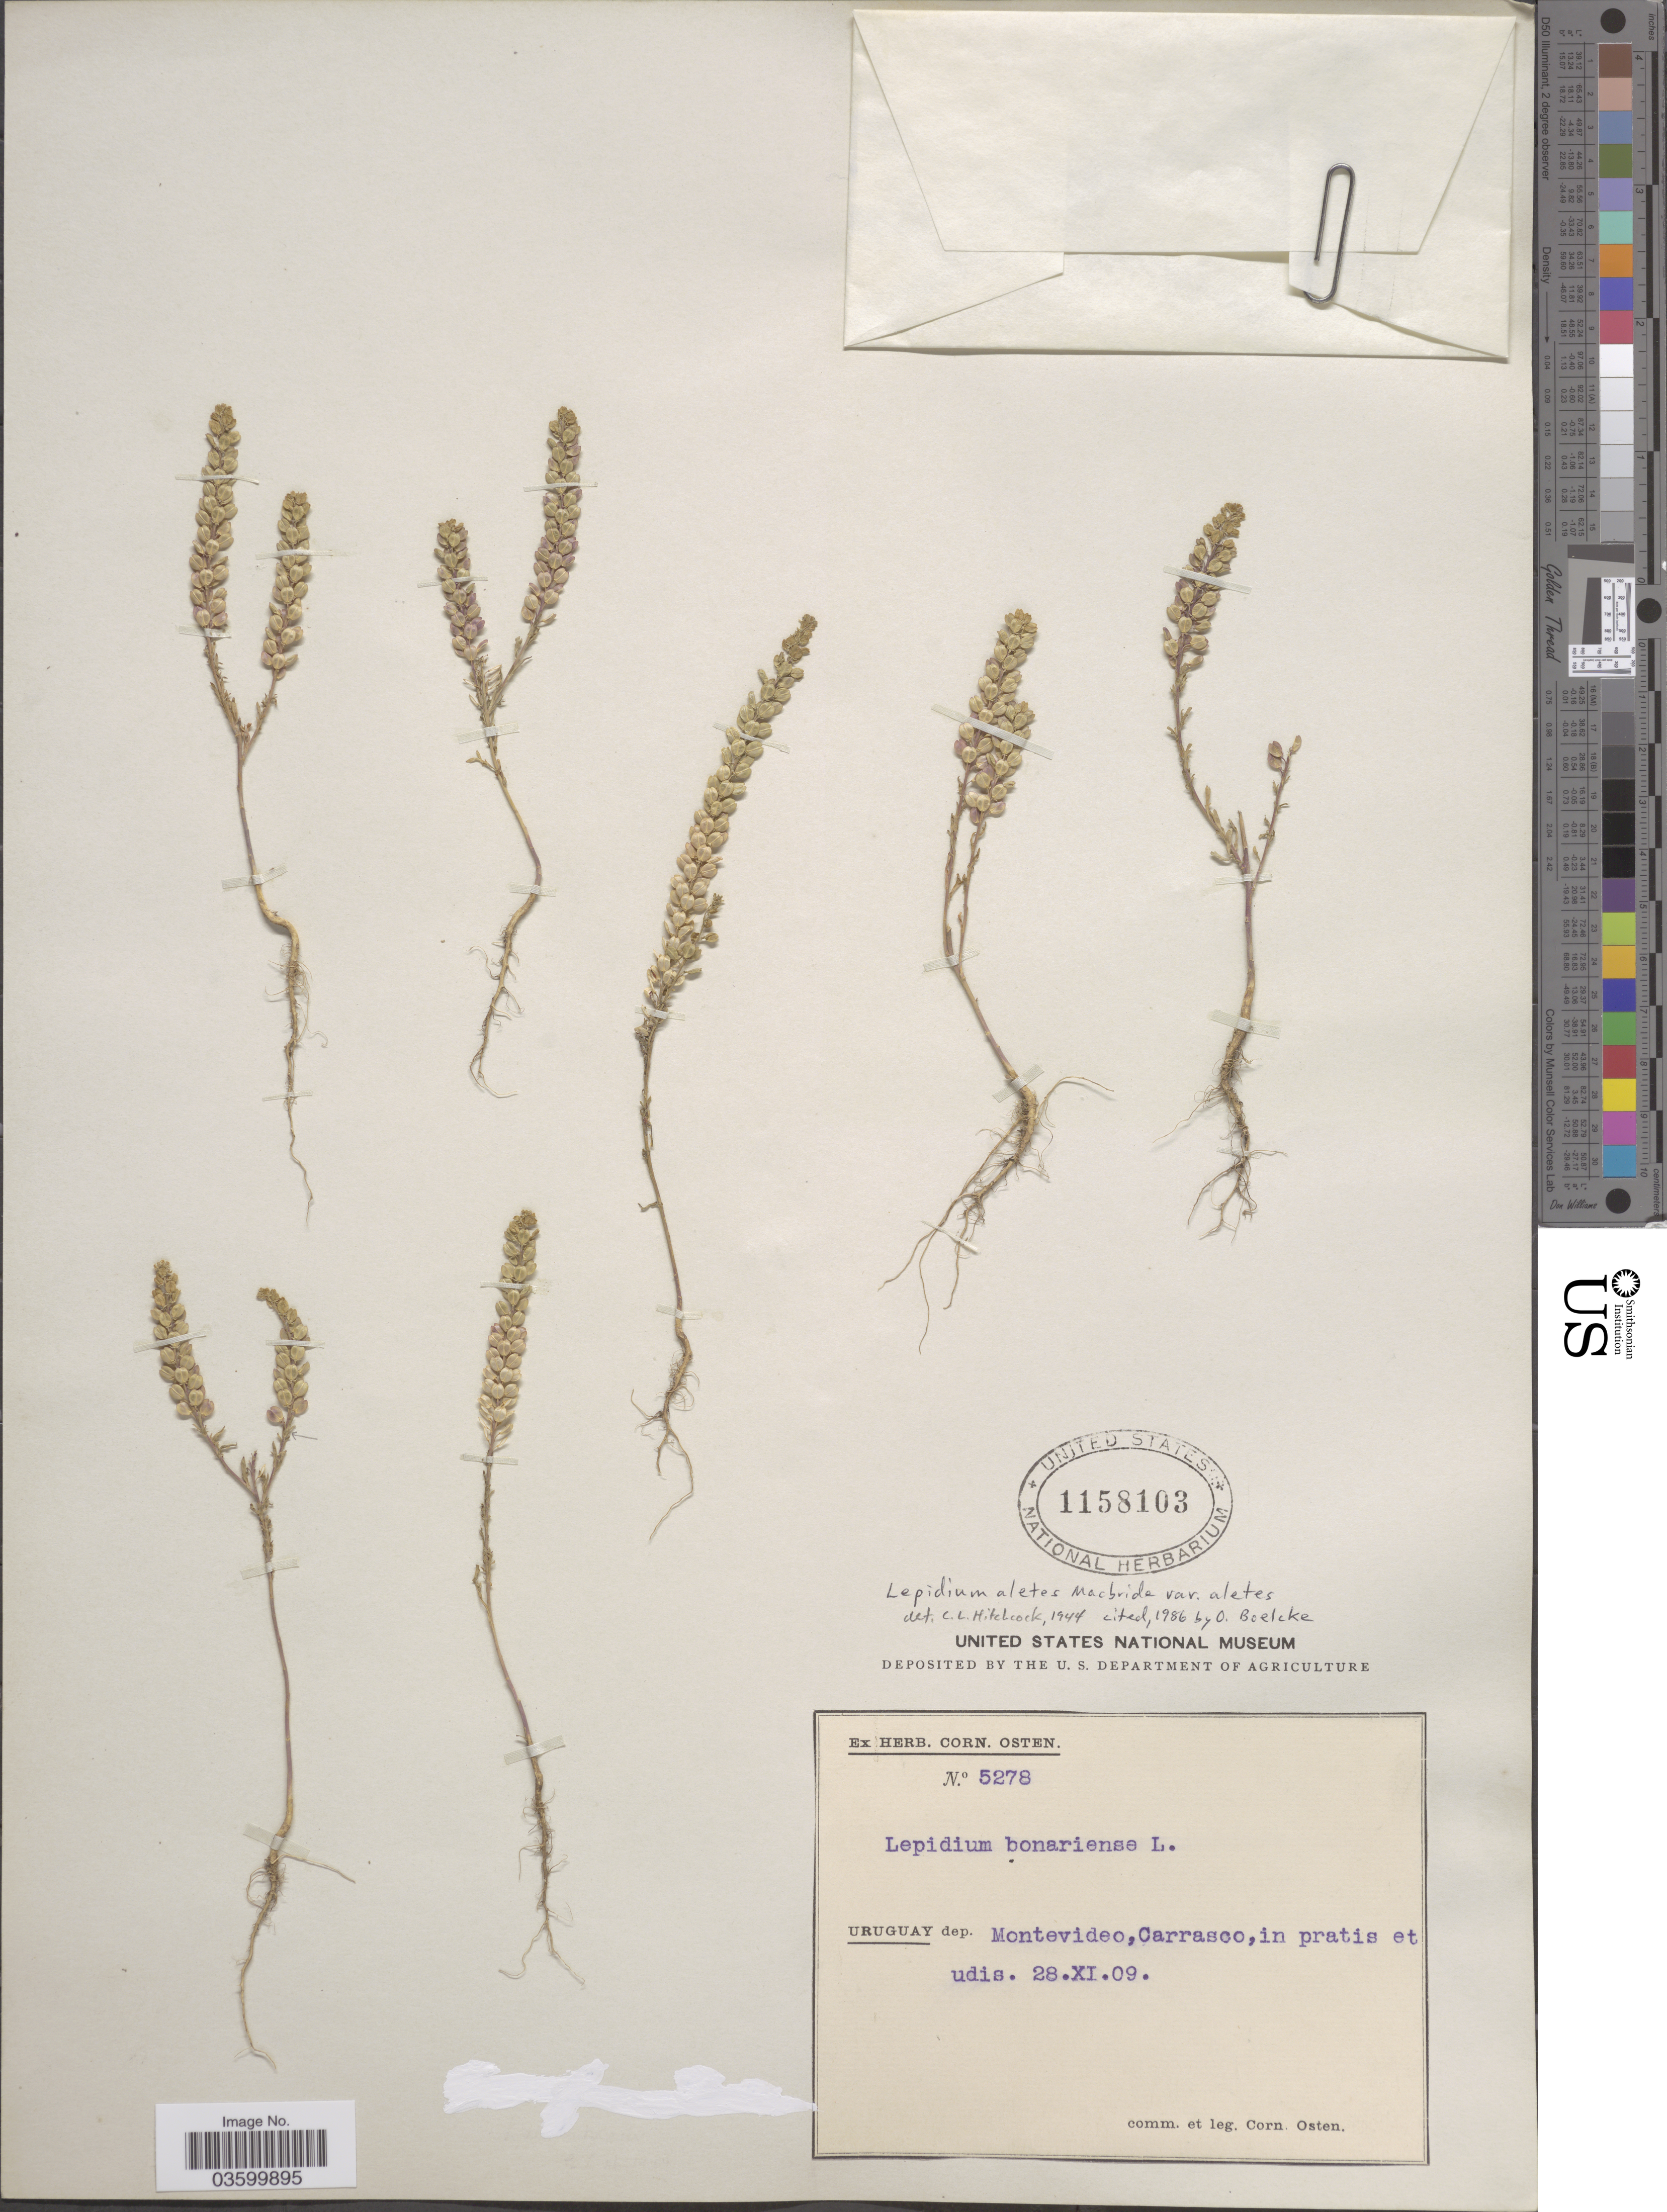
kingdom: Plantae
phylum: Tracheophyta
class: Magnoliopsida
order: Brassicales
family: Brassicaceae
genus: Lepidium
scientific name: Lepidium aletes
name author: J.F. Macbr.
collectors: C. Osten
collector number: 5278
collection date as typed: Transcribed d/m/y: 28/11/9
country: Uruguay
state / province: Montevideo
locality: Dep. Montevideo, Carrasco.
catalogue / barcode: US 1158103